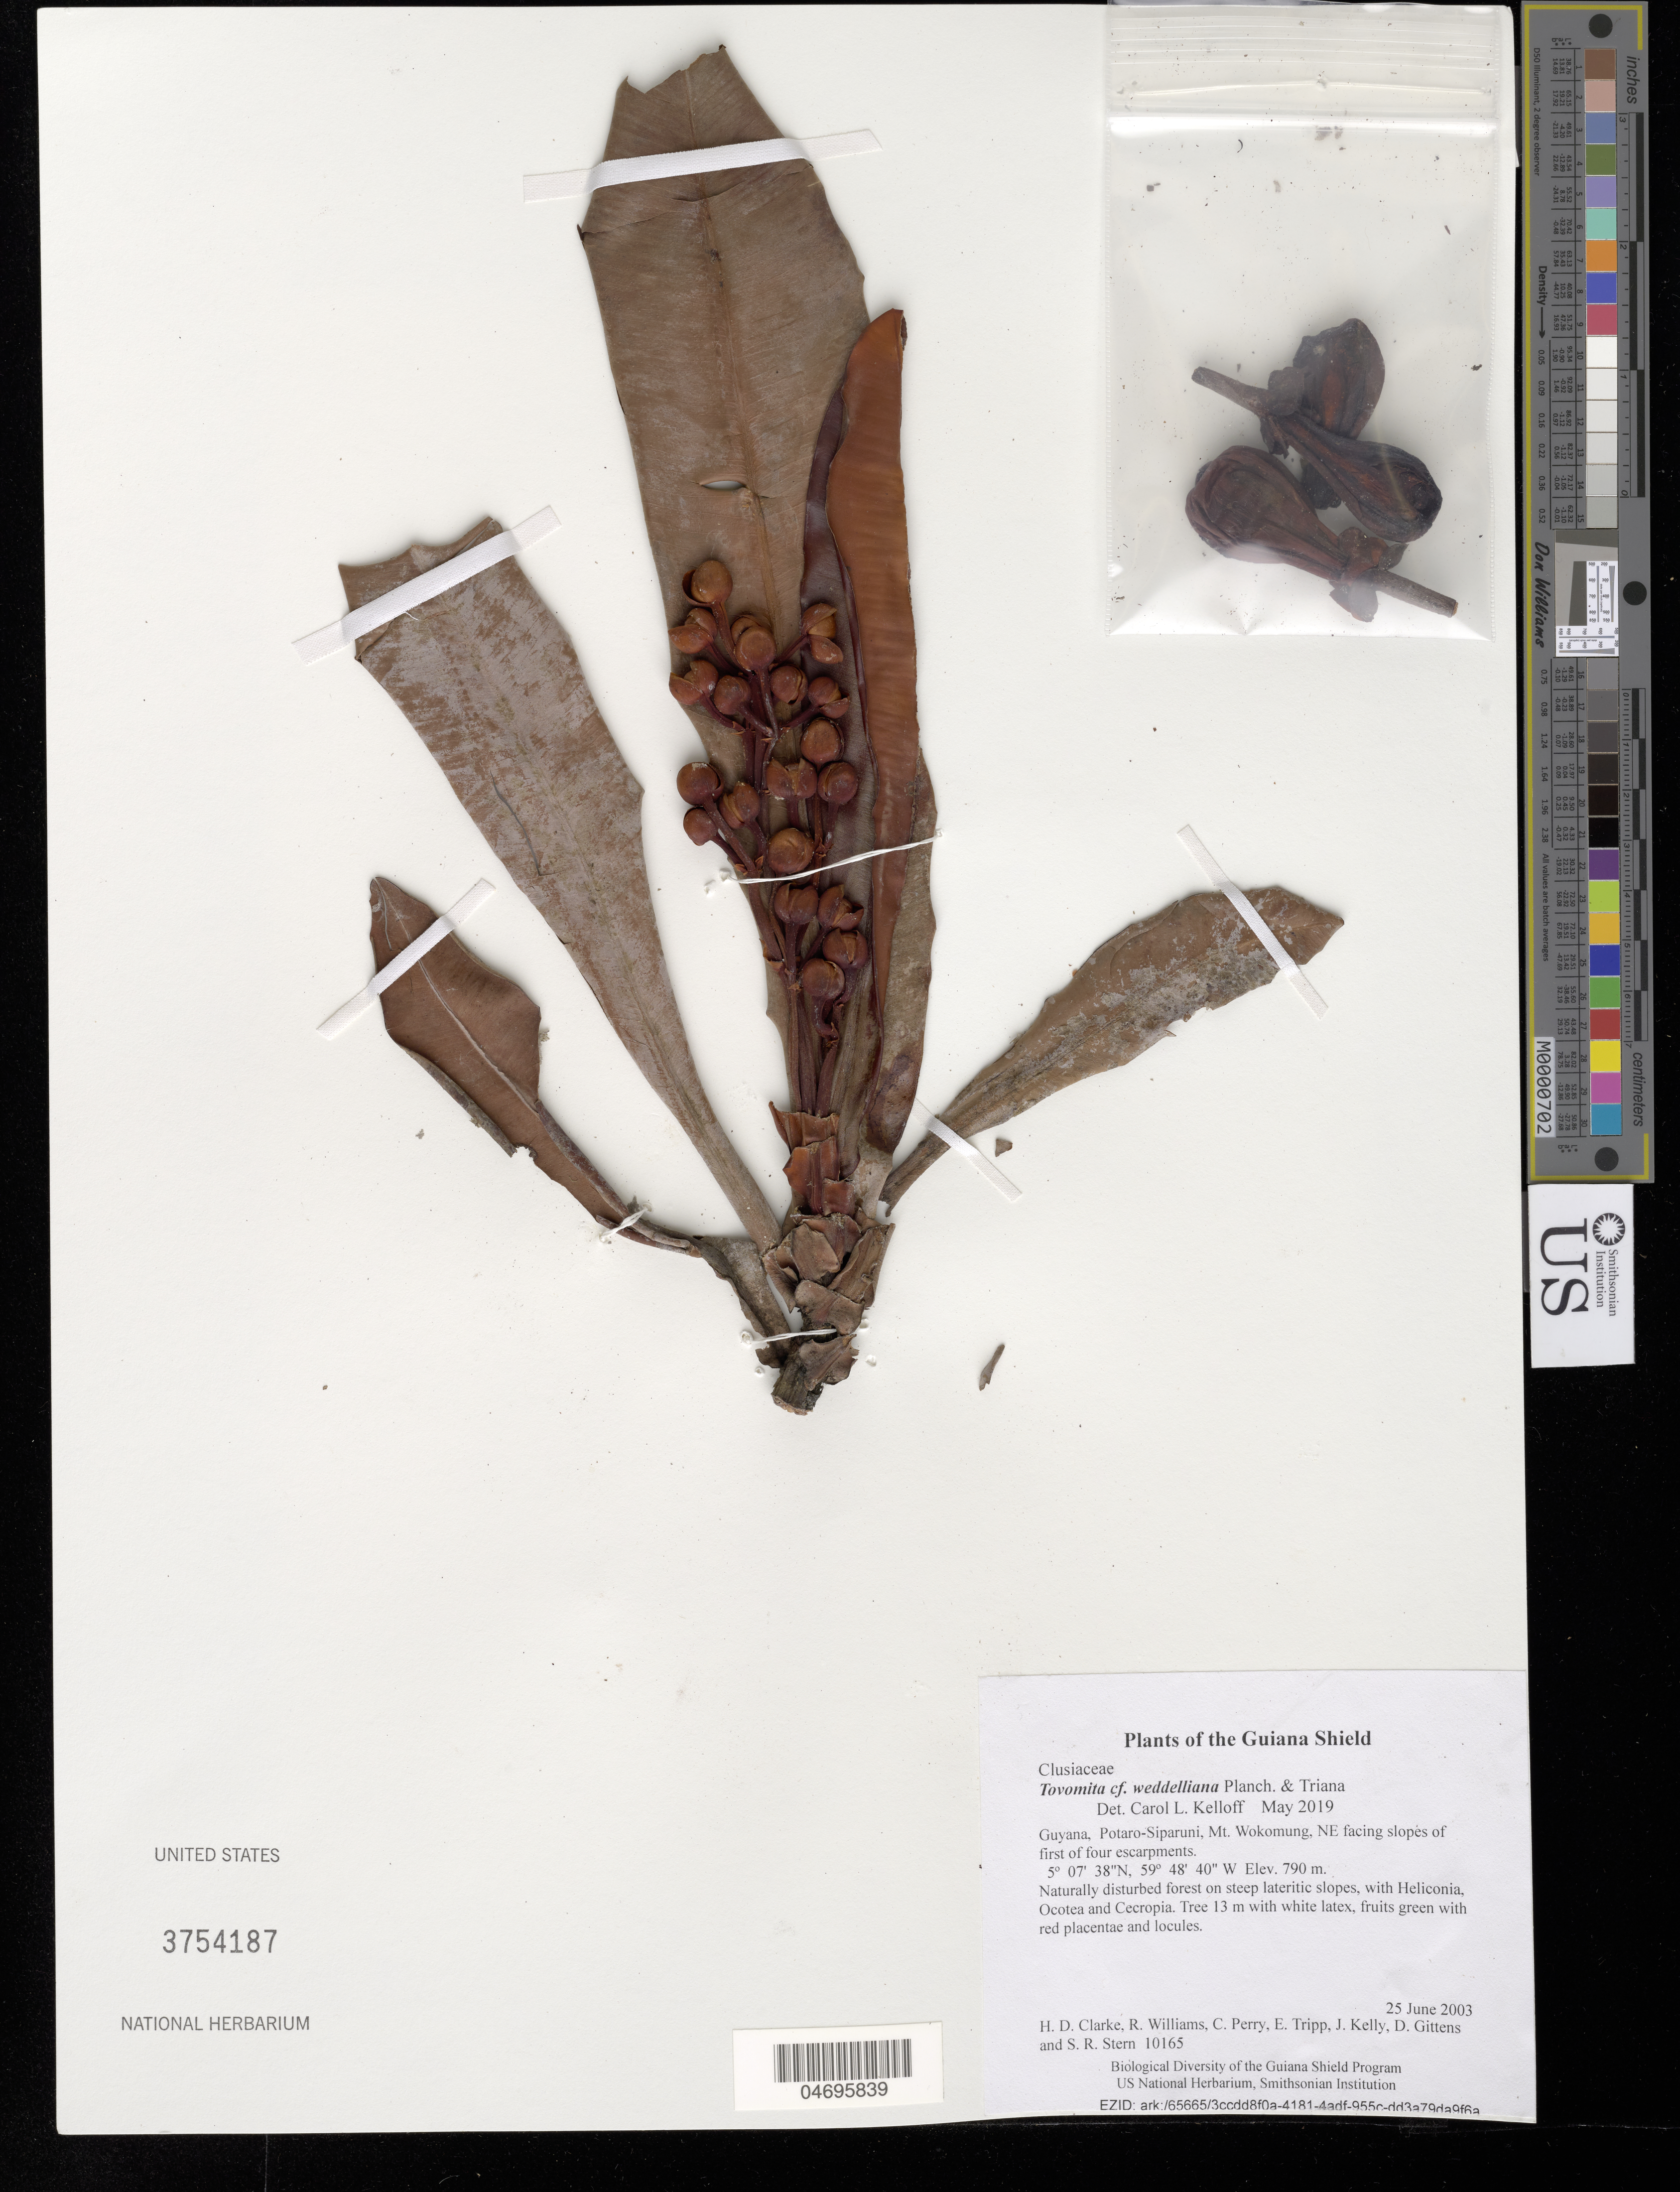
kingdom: Plantae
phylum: Tracheophyta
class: Magnoliopsida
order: Malpighiales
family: Clusiaceae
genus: Arawakia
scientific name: Arawakia weddelliana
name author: (Planch. & Triana) L. Marinho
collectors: H. D. Clarke, R. Williams, C. Perry, E. Tripp, J. Kelly, D. Gittens & S. R. Stern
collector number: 10165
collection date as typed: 25 June 2003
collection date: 2003-06-25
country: Guyana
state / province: Potaro-Siparuni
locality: Mt. Wokomung, NE facing slopes of first of four escarpments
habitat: Naturally disturbed forest on steep lateritic slopes, with Heliconia, Ocotea and Cecropia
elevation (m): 790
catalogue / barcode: US 3754187